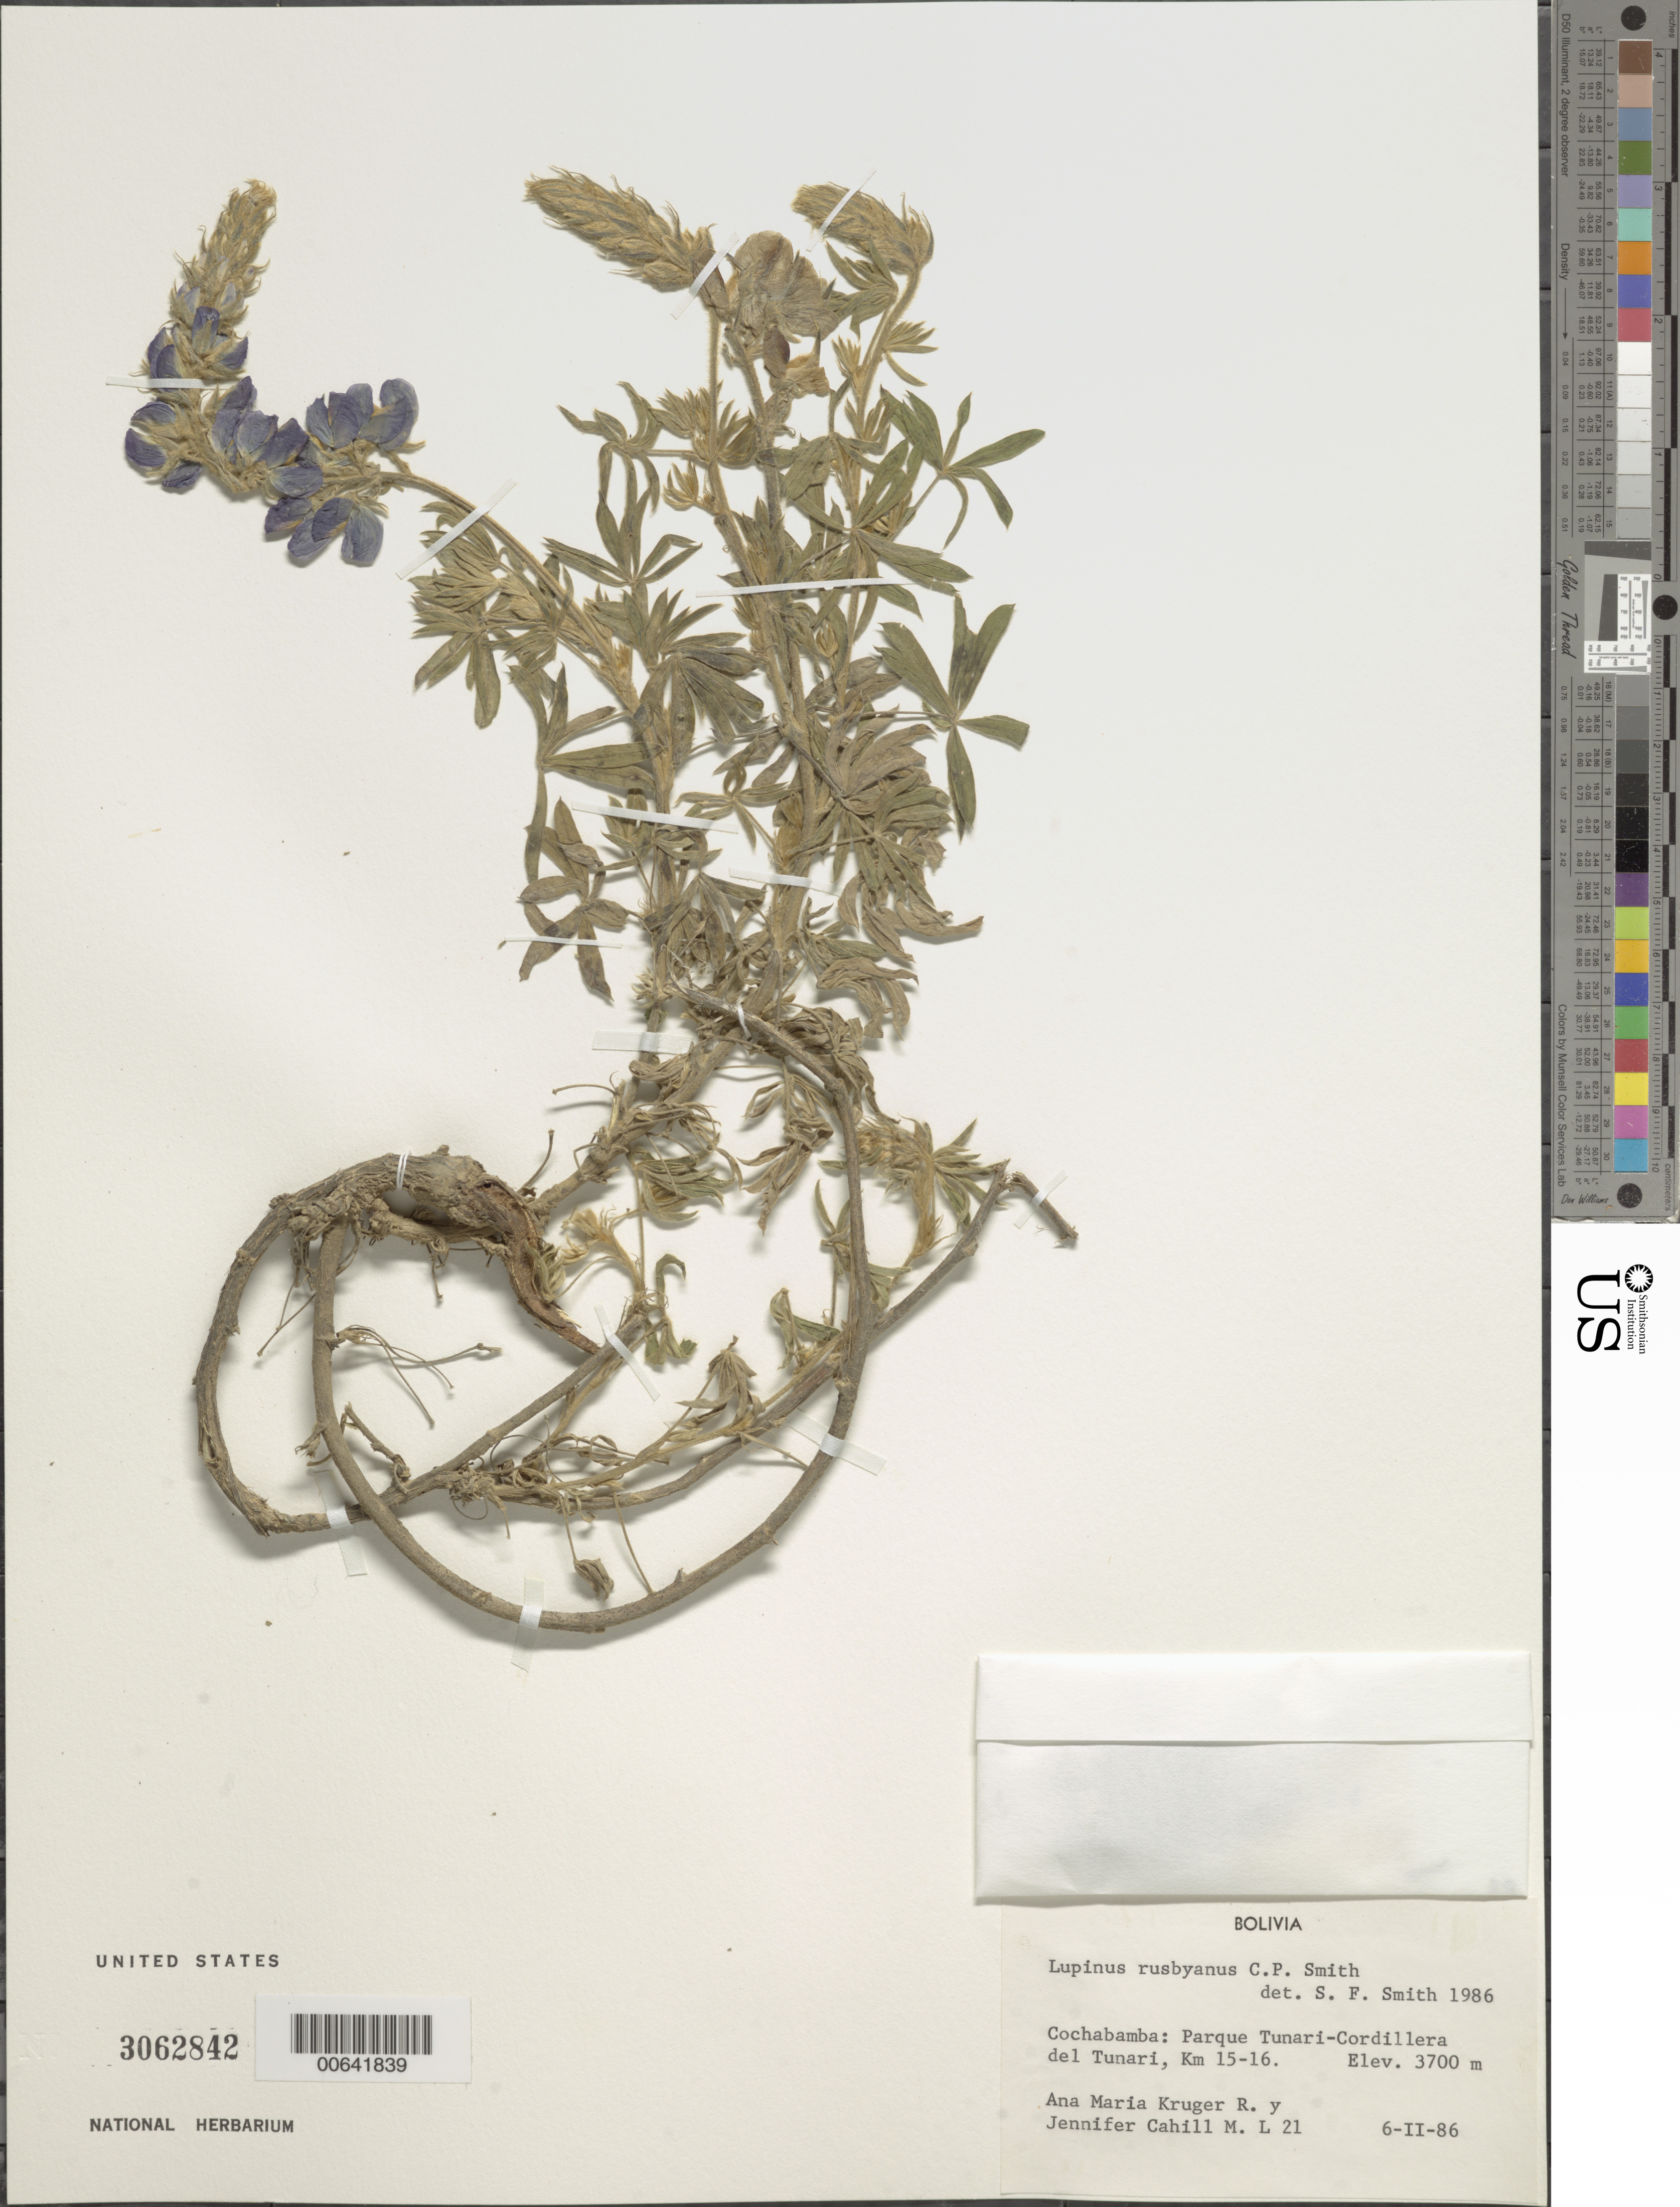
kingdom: Plantae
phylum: Tracheophyta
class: Magnoliopsida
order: Fabales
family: Fabaceae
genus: Lupinus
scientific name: Lupinus rusbyanus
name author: C.P. Sm.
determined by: Smith, Stephen F., (US), NMNH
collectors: A. M. Kruger R. & J. Cahill M.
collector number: L-21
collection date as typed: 06 Feb 1986 or 02 Jun 1986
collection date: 1986-02-06 or 1986-06-02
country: Bolivia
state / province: Cochabamba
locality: Parque Tunari. Cord. El Tunari, 15-16 km.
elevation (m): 3700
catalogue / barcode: US 3062842